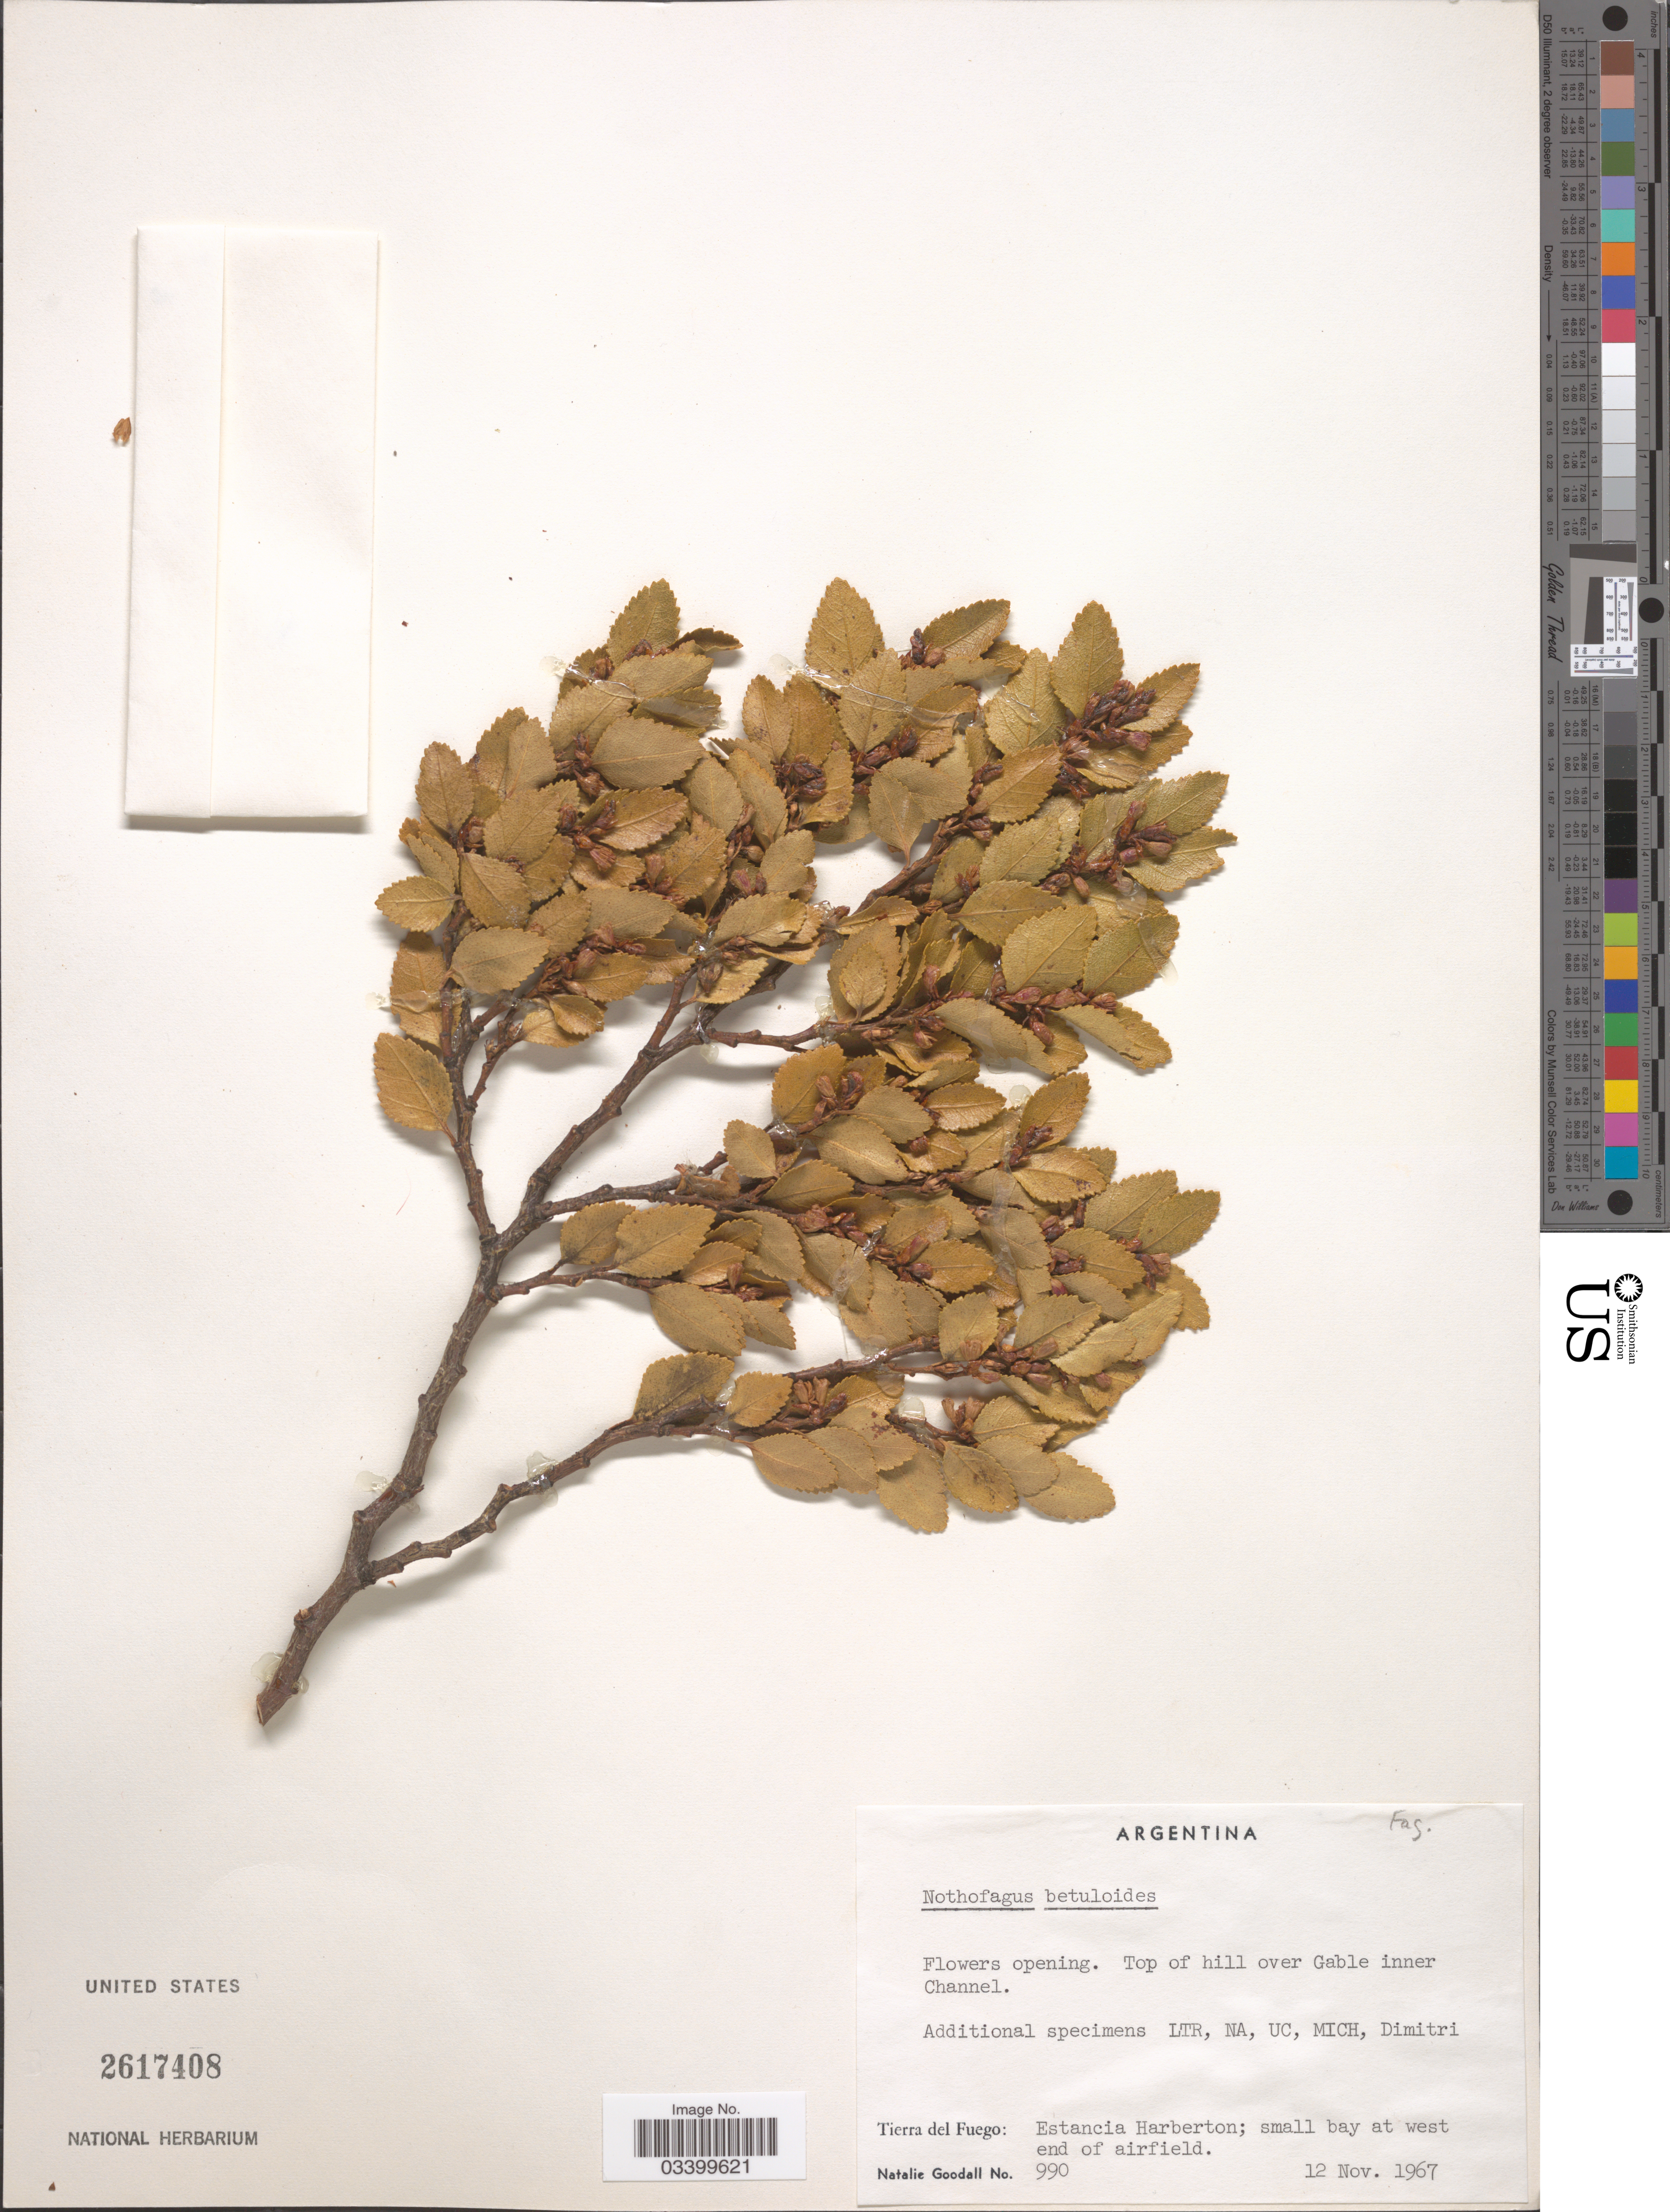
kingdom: Plantae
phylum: Tracheophyta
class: Magnoliopsida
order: Fagales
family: Nothofagaceae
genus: Nothofagus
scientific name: Nothofagus betuloides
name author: (Mirb.) Oerst.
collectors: N. Goodall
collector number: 990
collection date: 1967-11-12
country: Argentina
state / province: Tierra del Fuego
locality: Top of hill over Gable inner Channel. Estancia Harberton; small bay at west end of airfield.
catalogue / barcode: US 2617408